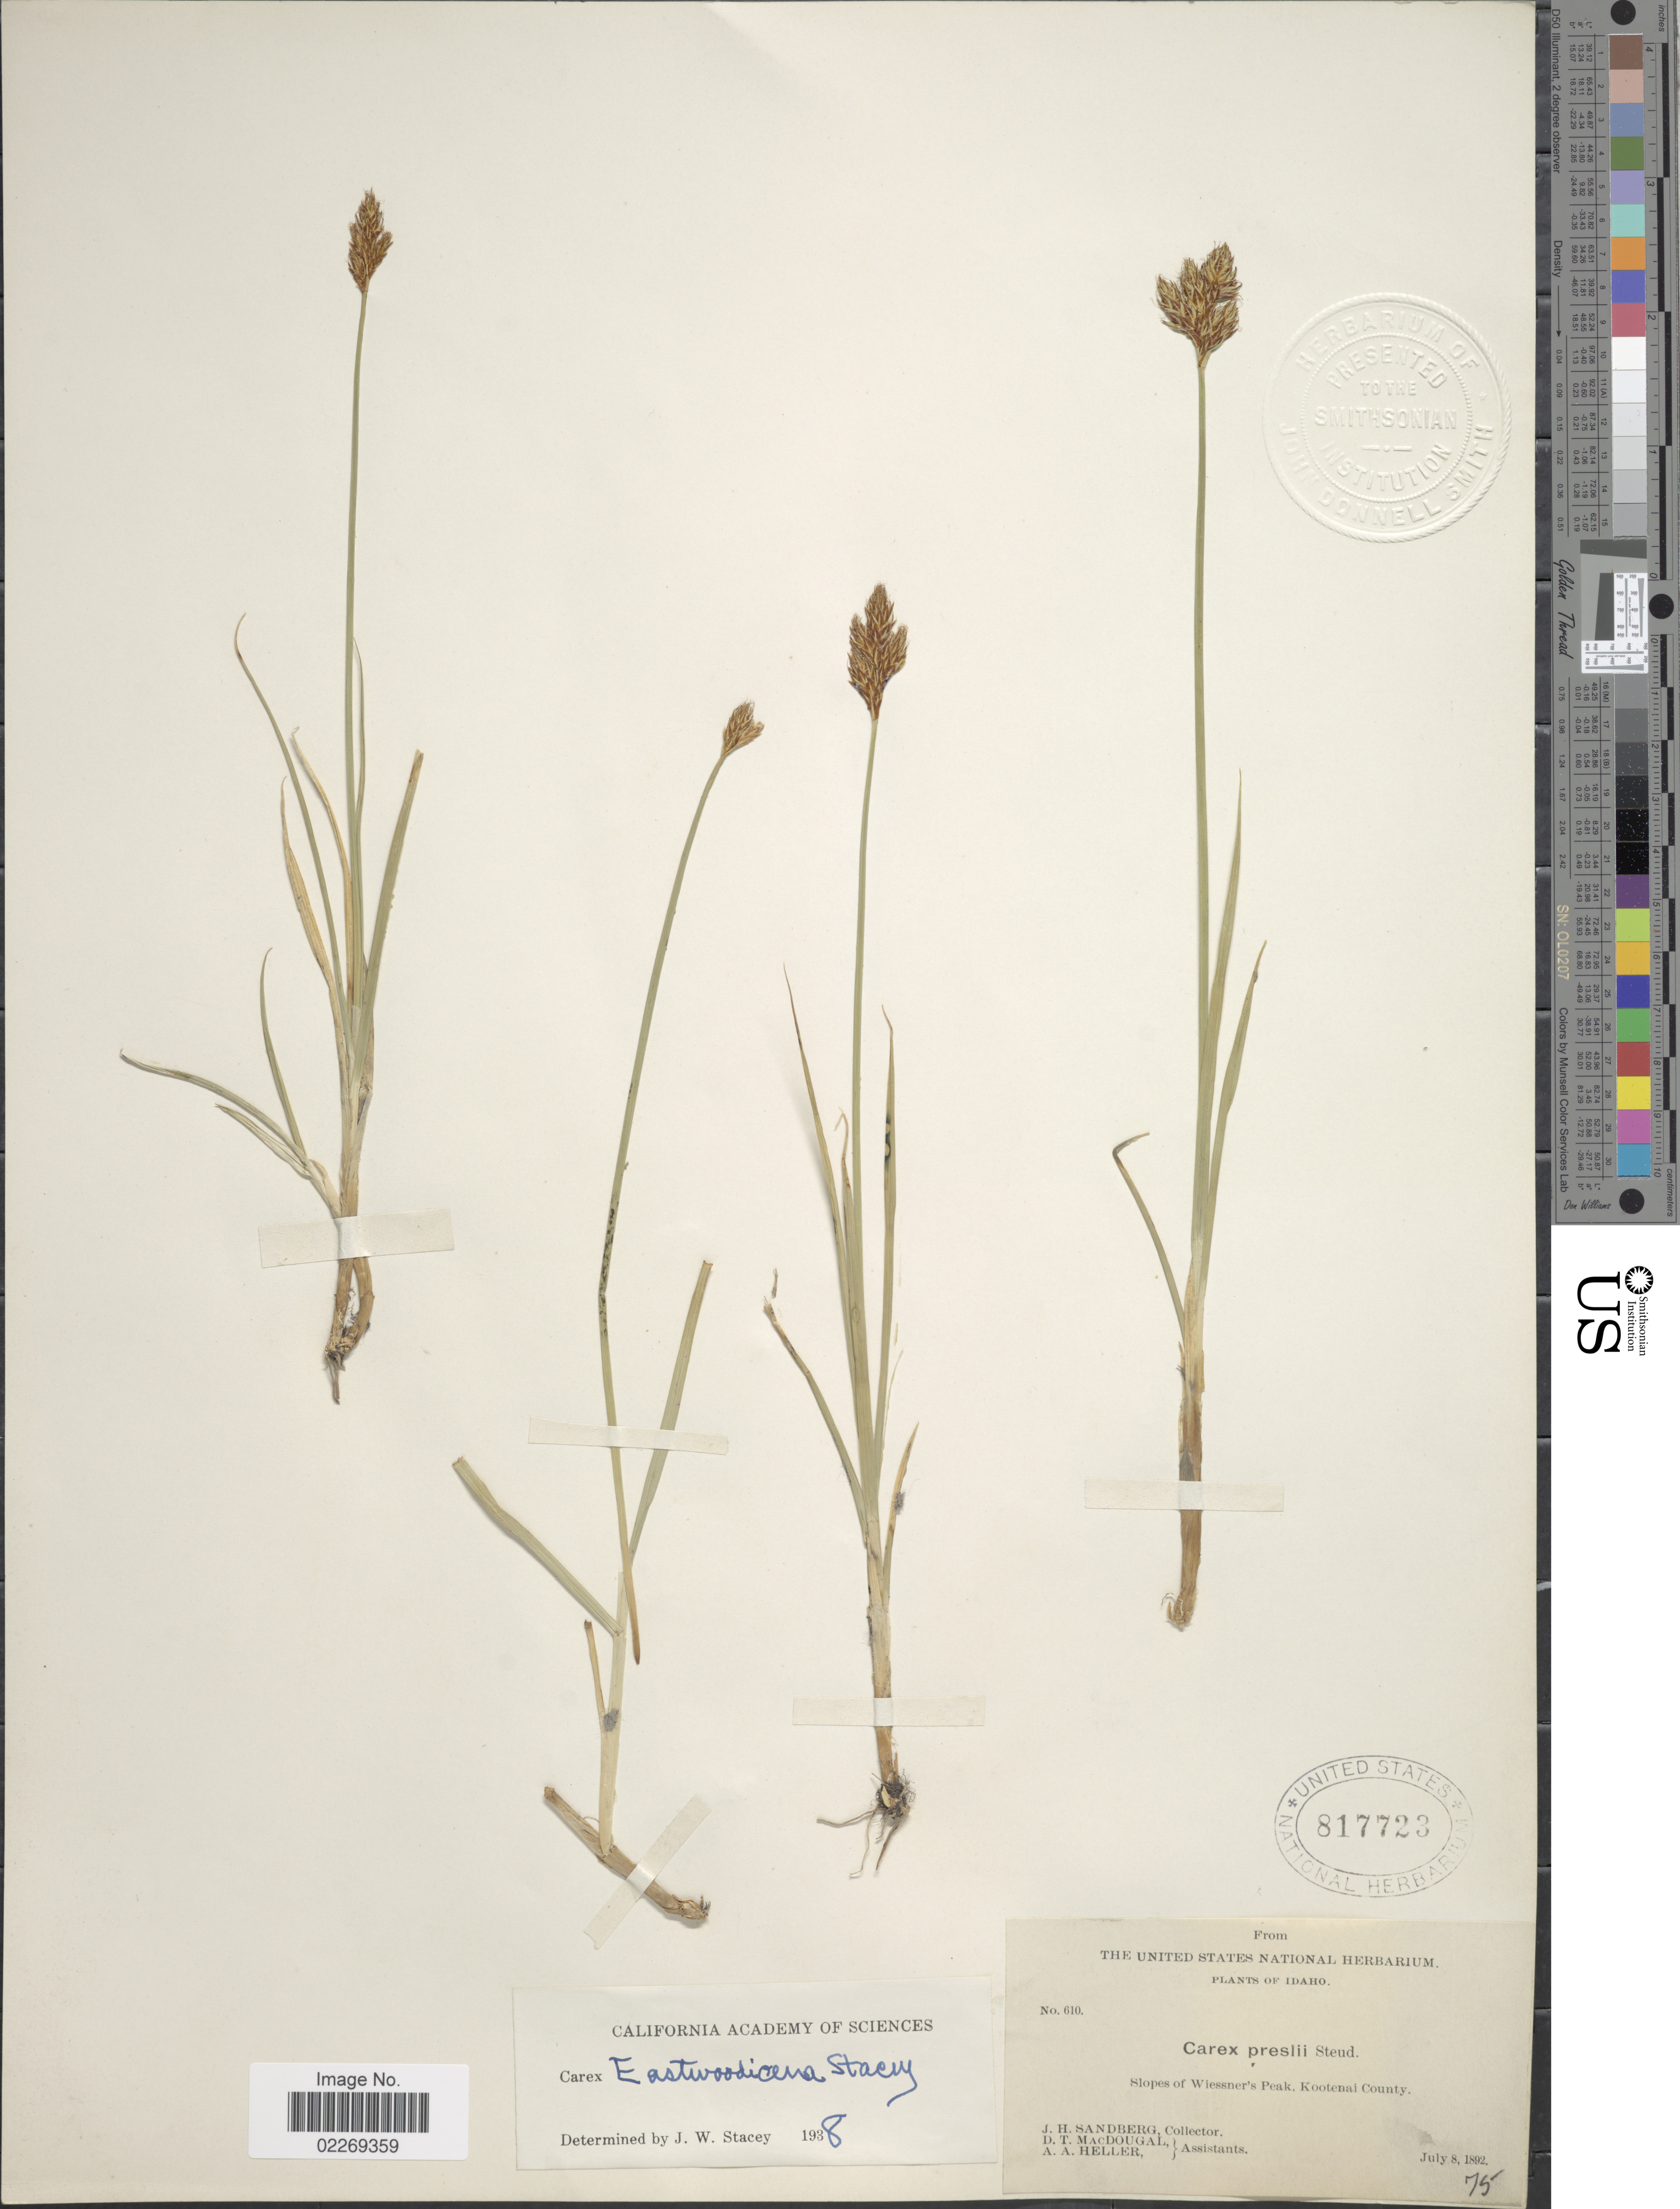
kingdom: Plantae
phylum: Tracheophyta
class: Liliopsida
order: Poales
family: Cyperaceae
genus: Carex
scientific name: Carex tahoensis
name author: Smiley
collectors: J. H. Sandberg, D. T. MacDougal & A. A. Heller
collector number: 610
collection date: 1892-07-08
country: United States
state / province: Idaho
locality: Slopes of Wiessner's Peak, Kootenai County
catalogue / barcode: US 817723